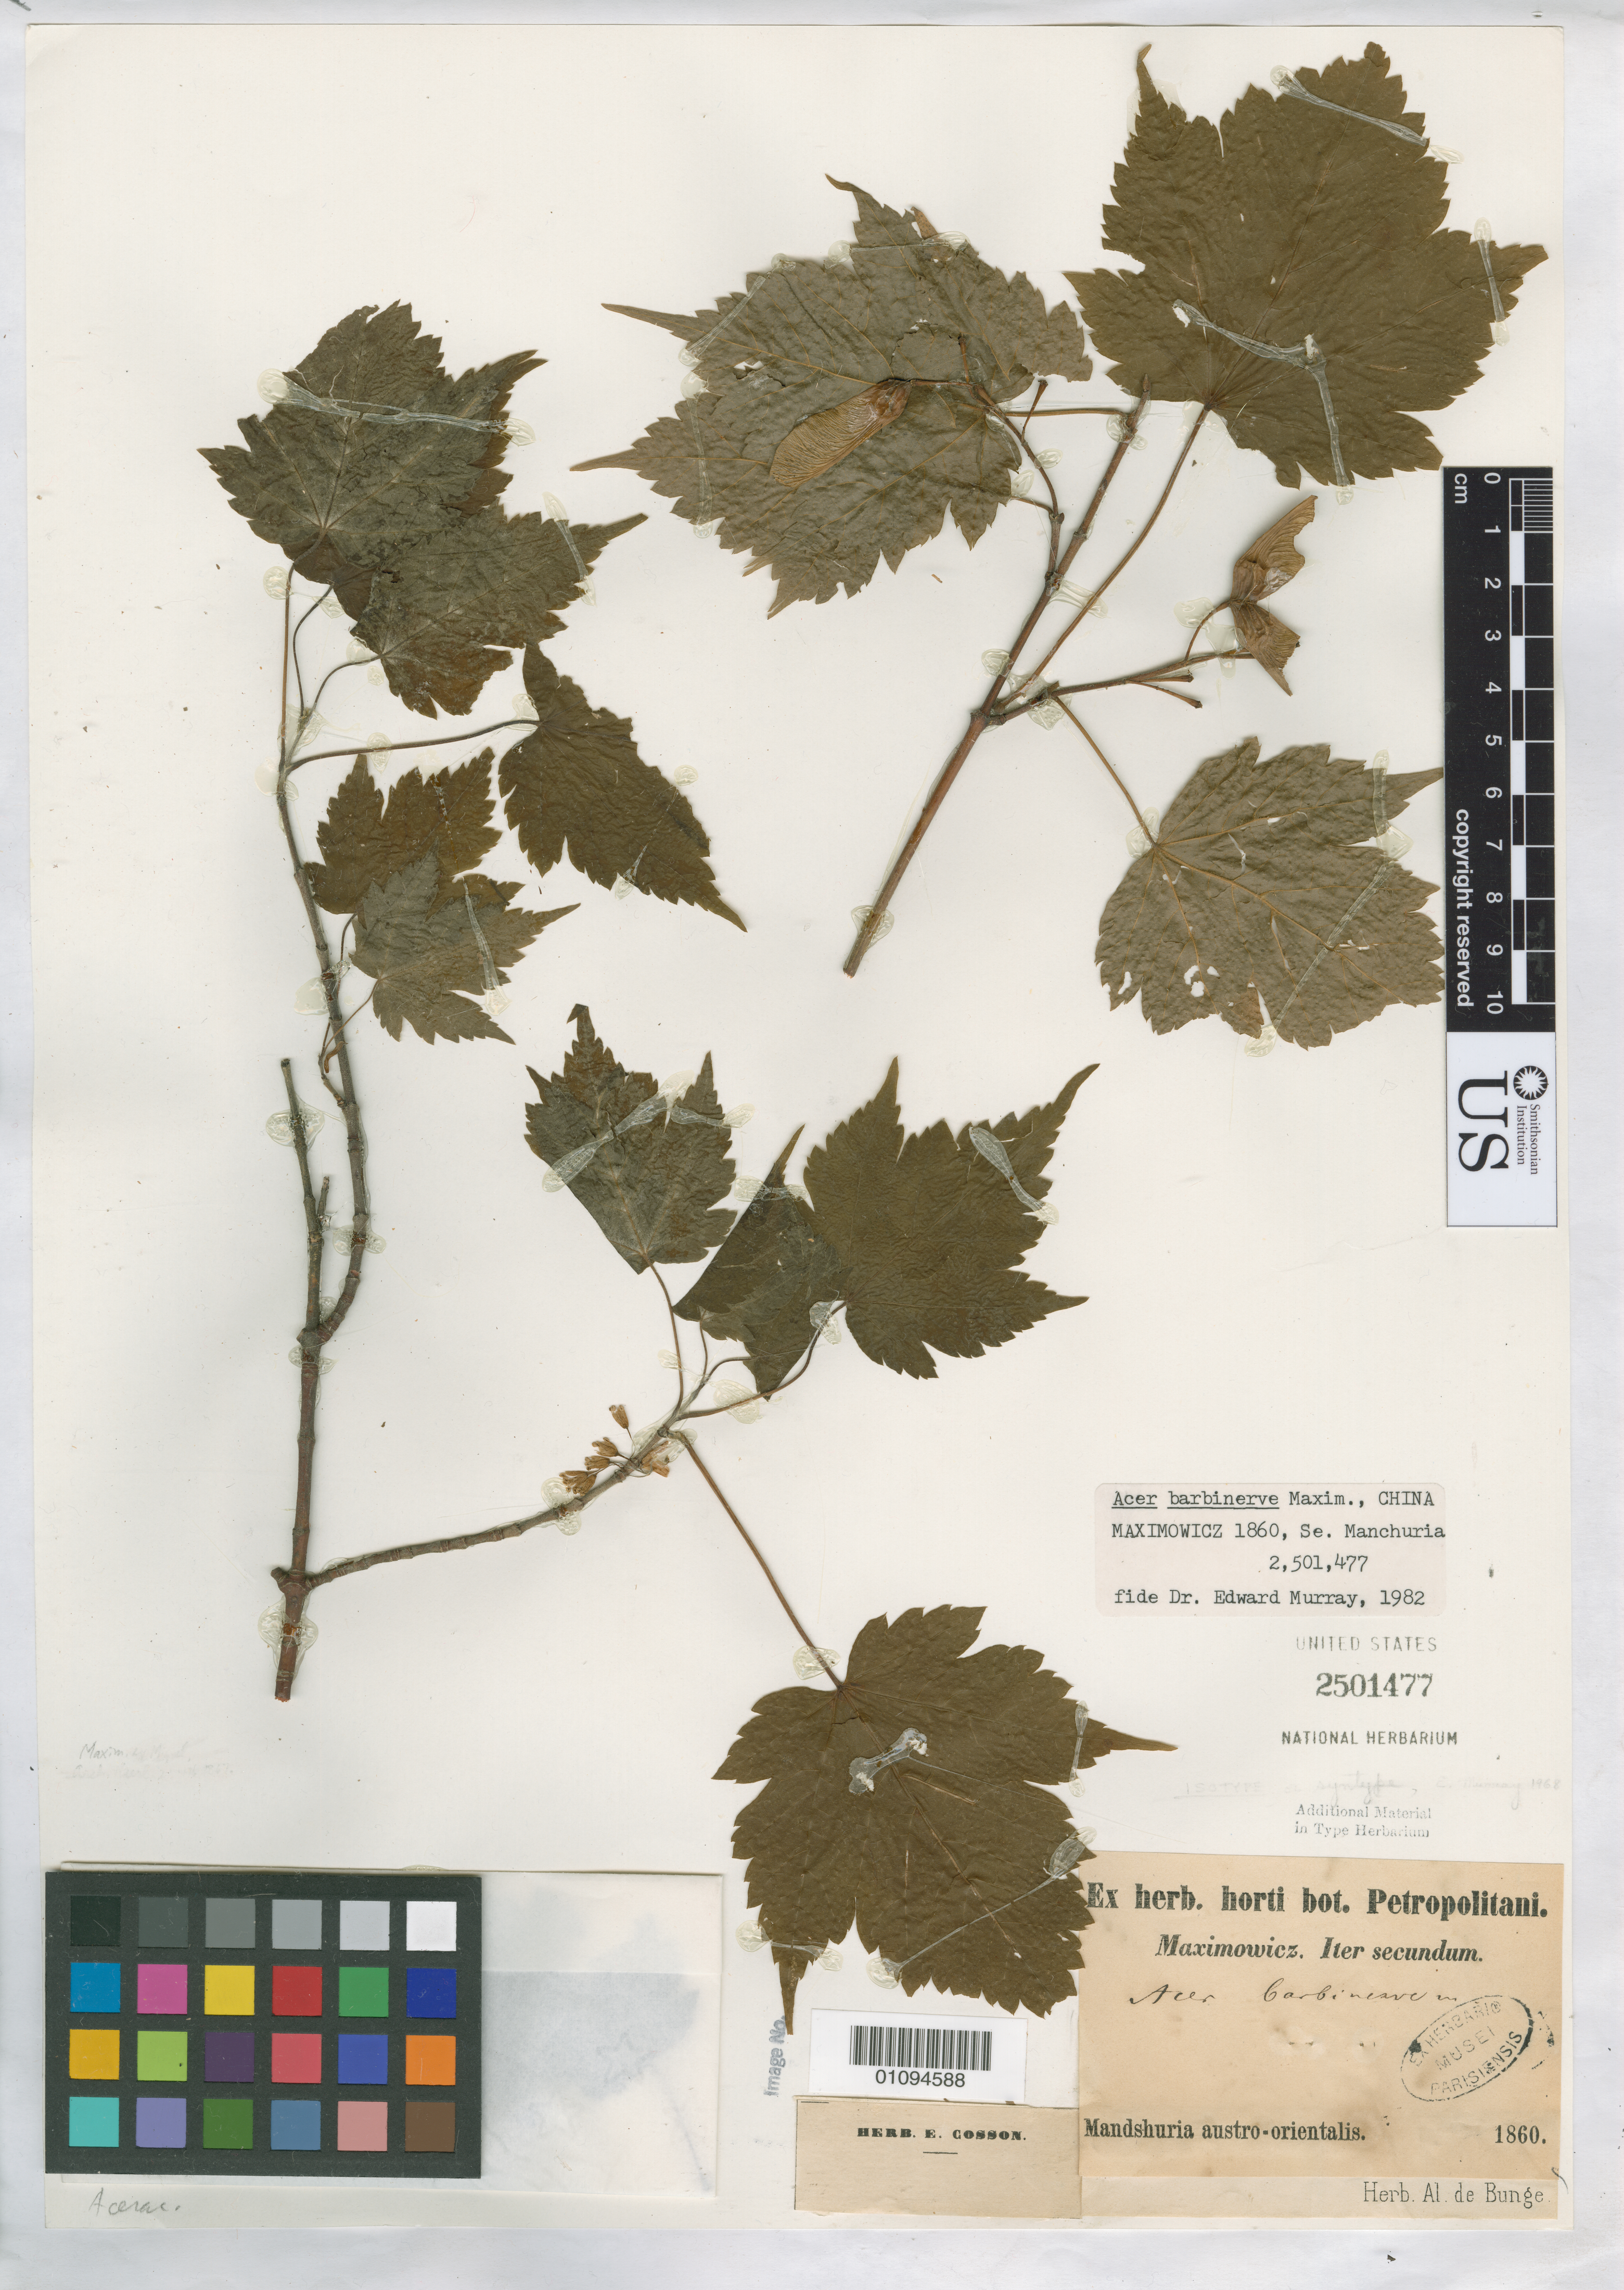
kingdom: Plantae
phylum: Tracheophyta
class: Magnoliopsida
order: Sapindales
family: Sapindaceae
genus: Acer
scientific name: Acer barbinerve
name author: Maxim.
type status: Syntype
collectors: C. J. Maximowicz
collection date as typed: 1860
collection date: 1860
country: China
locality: "Manchuria"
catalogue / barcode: US 2501477